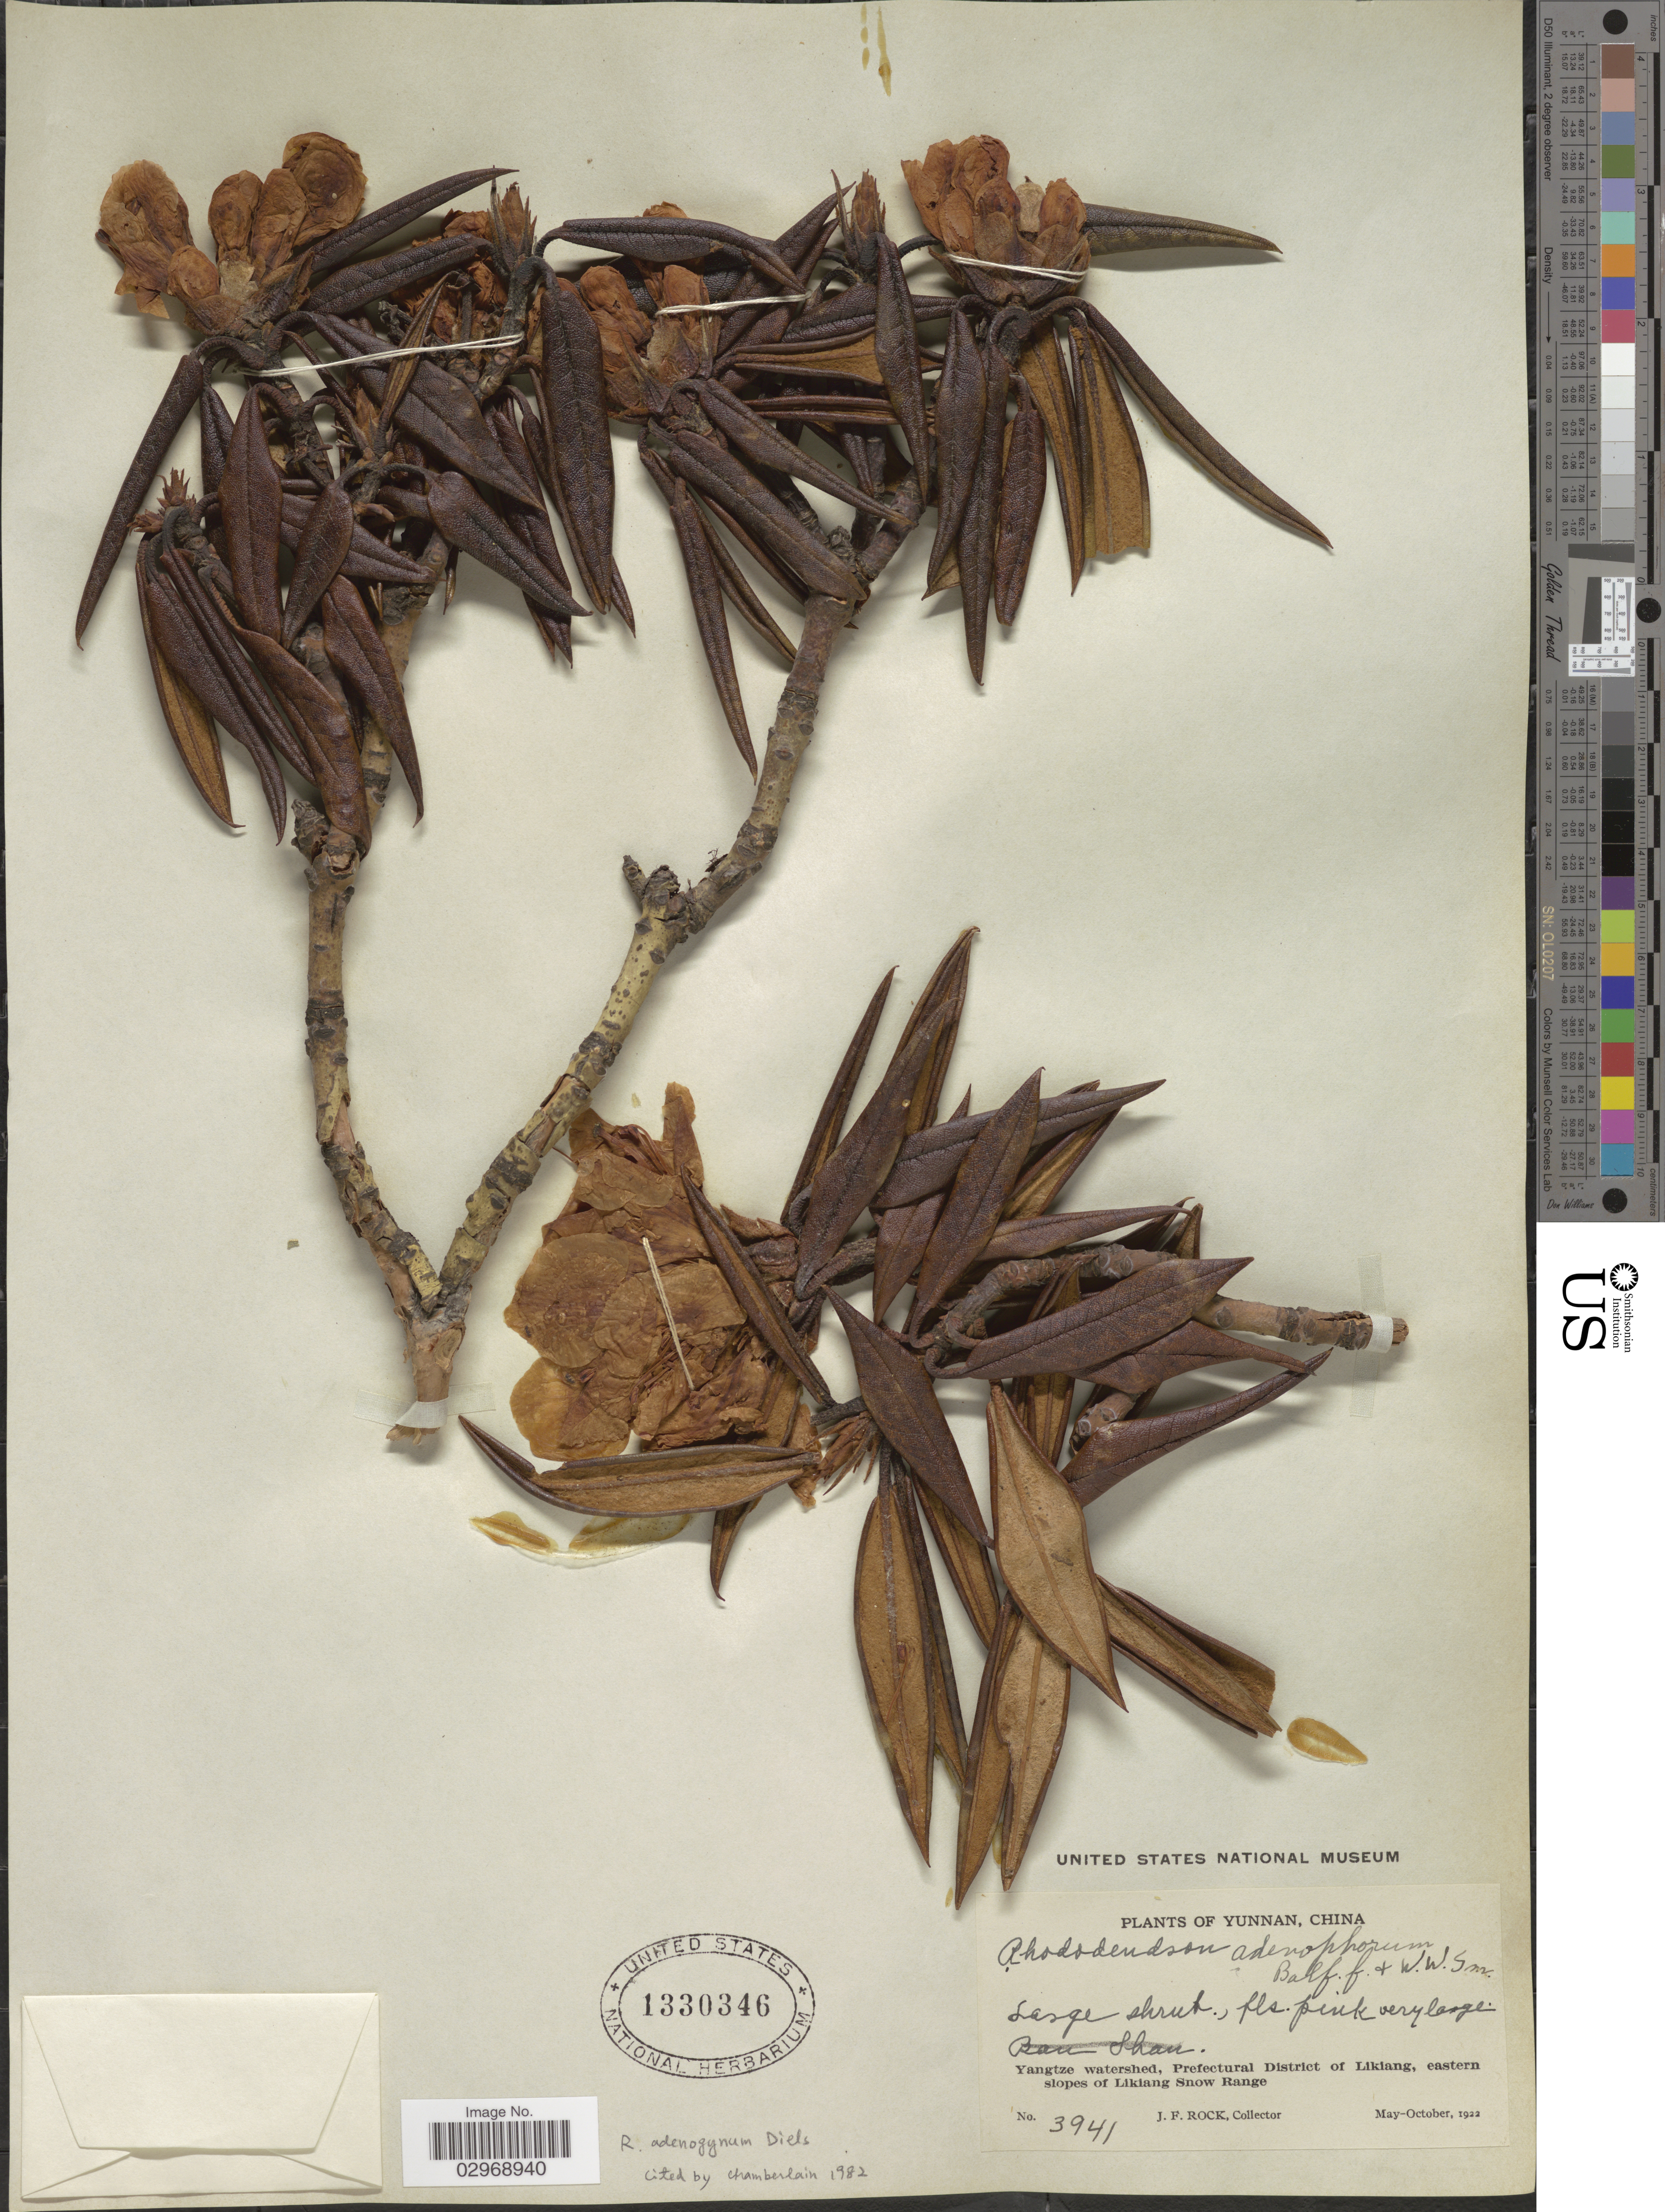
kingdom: Plantae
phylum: Tracheophyta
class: Magnoliopsida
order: Ericales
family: Ericaceae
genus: Rhododendron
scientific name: Rhododendron adenogynum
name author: Diels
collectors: J. Rock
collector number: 3941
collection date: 1922-05/1922-10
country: China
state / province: Yunnan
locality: Yangtze watershed, Prefectural District of Likiang, eastern slopes of Likiang Snow Range.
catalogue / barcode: US 1330346